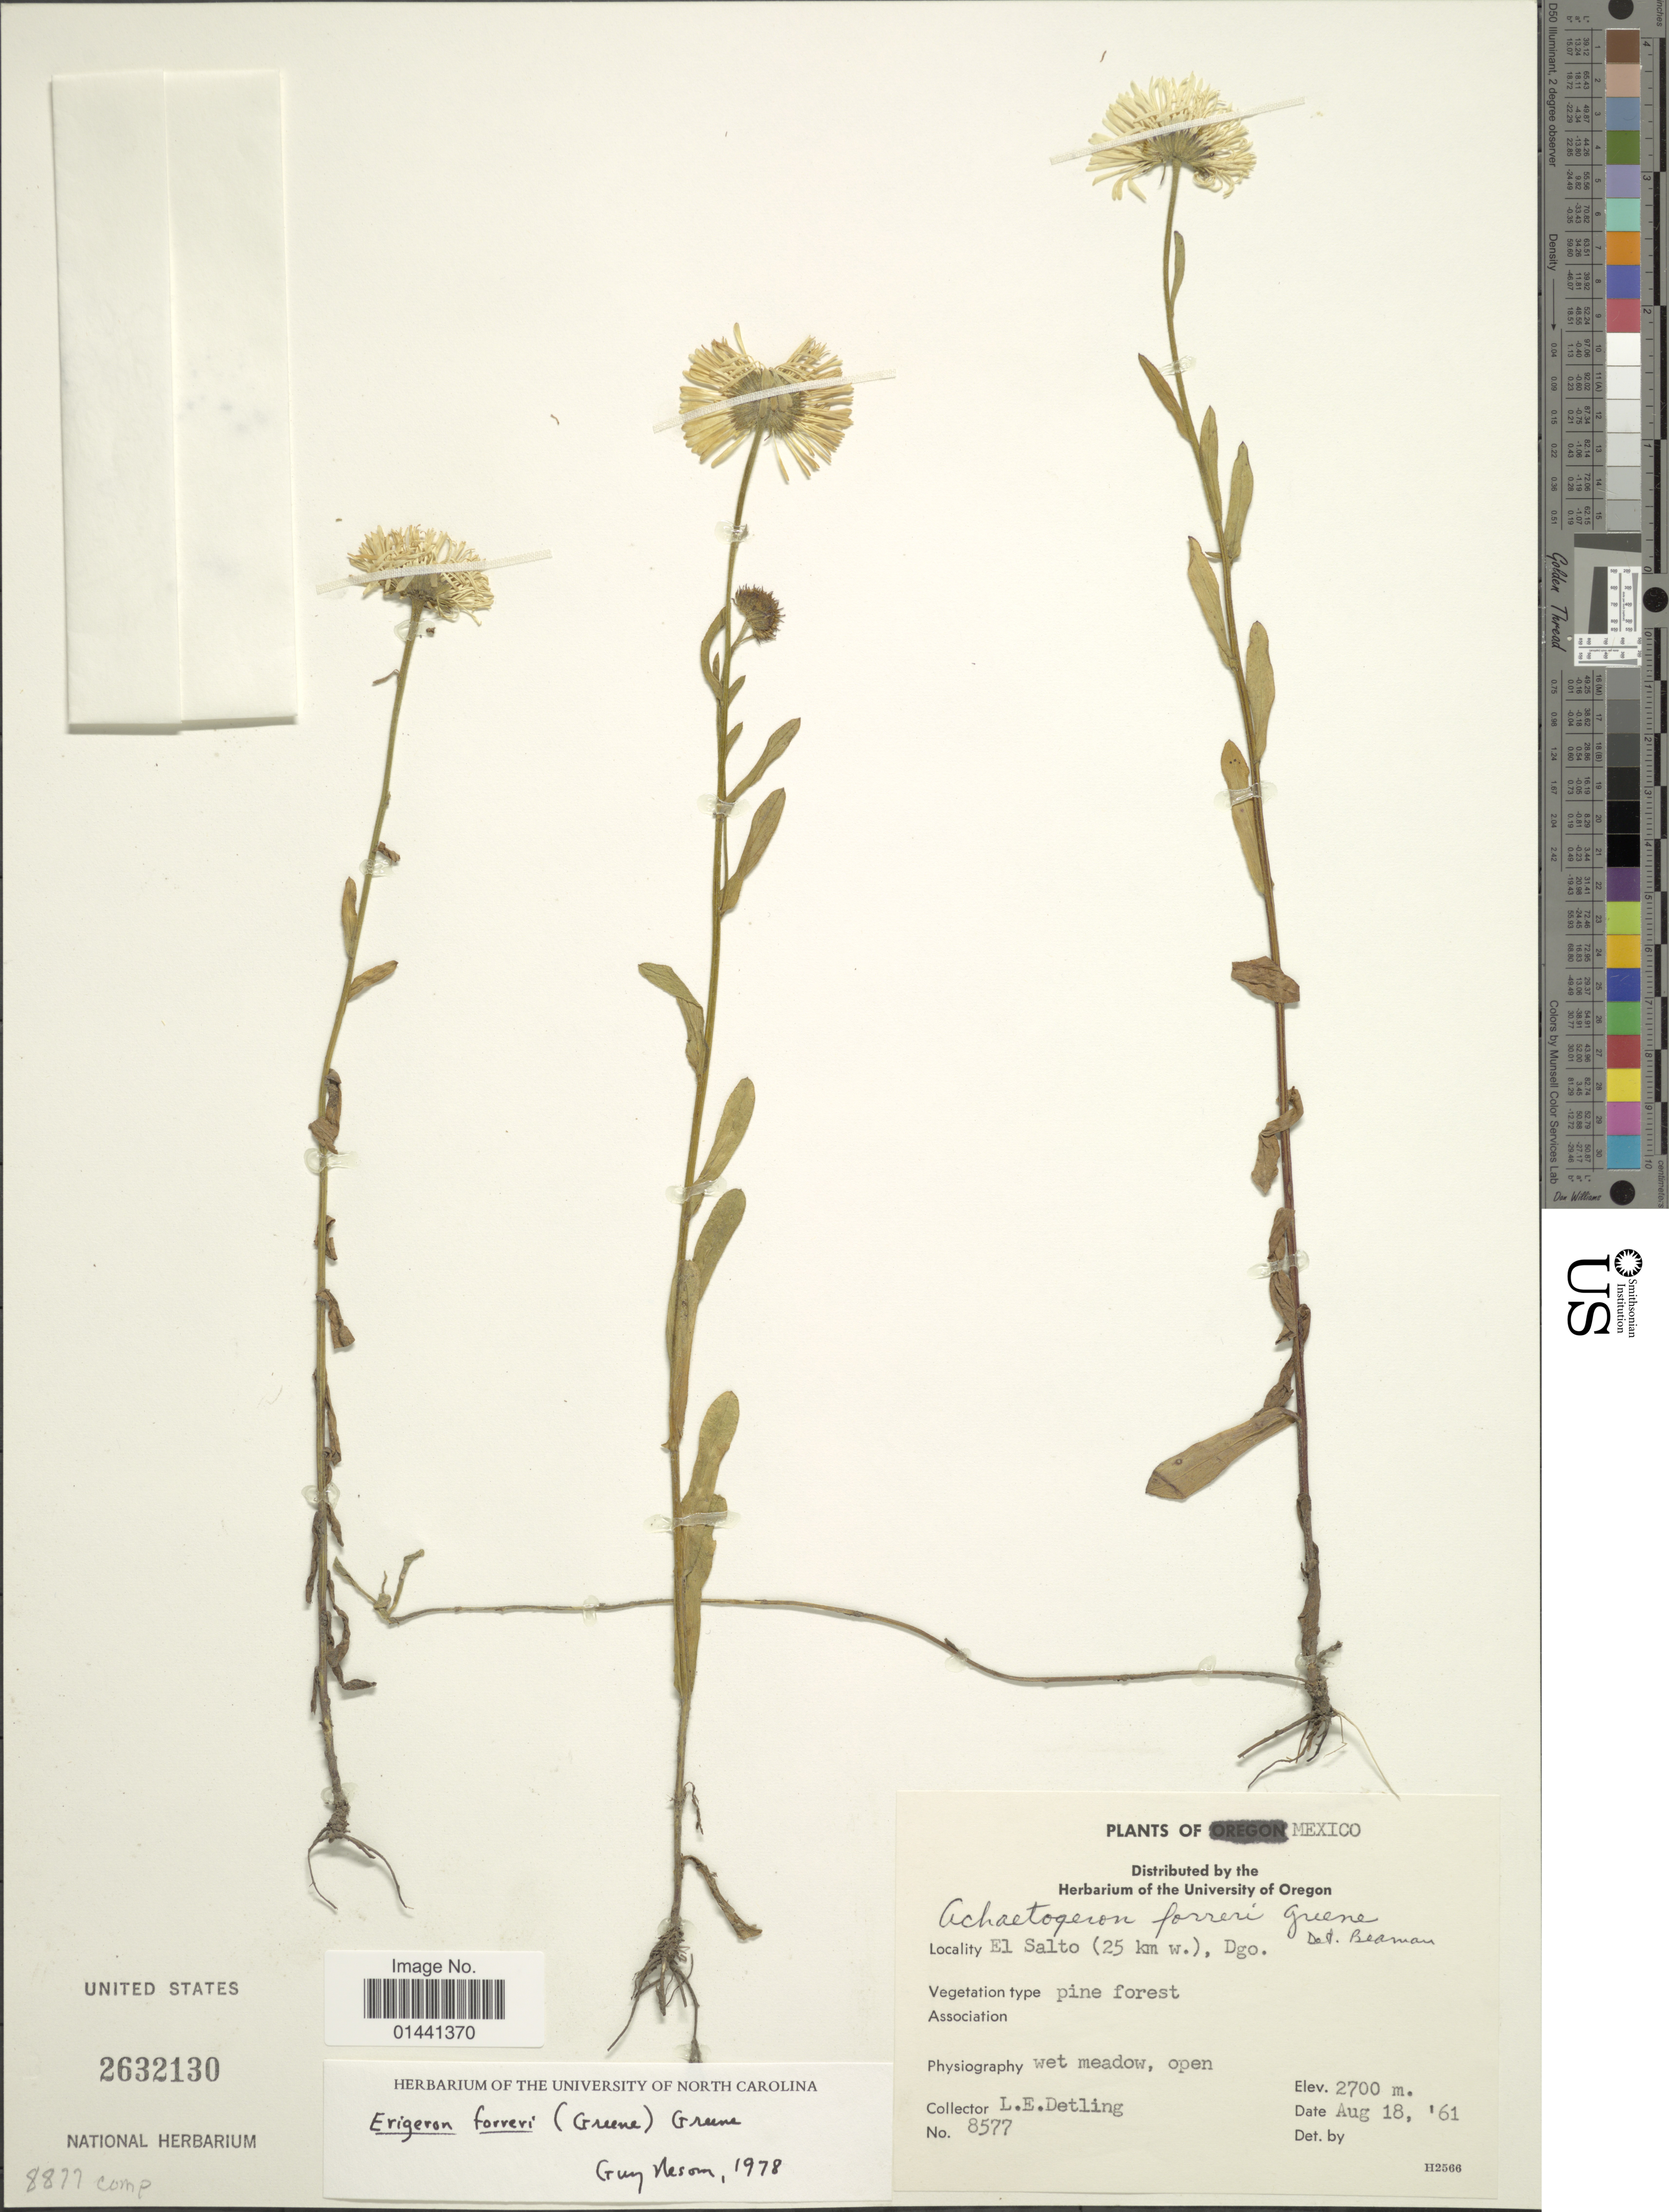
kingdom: Plantae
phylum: Tracheophyta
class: Magnoliopsida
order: Asterales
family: Asteraceae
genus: Erigeron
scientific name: Erigeron forreri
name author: (Greene) Greene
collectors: L. E. Detling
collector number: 8577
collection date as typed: Transcribed d/m/y: 18/8/61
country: Mexico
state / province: Durango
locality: El Salto (25 km w.), pine forest, wet meadow, open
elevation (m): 2700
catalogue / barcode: US 2632130